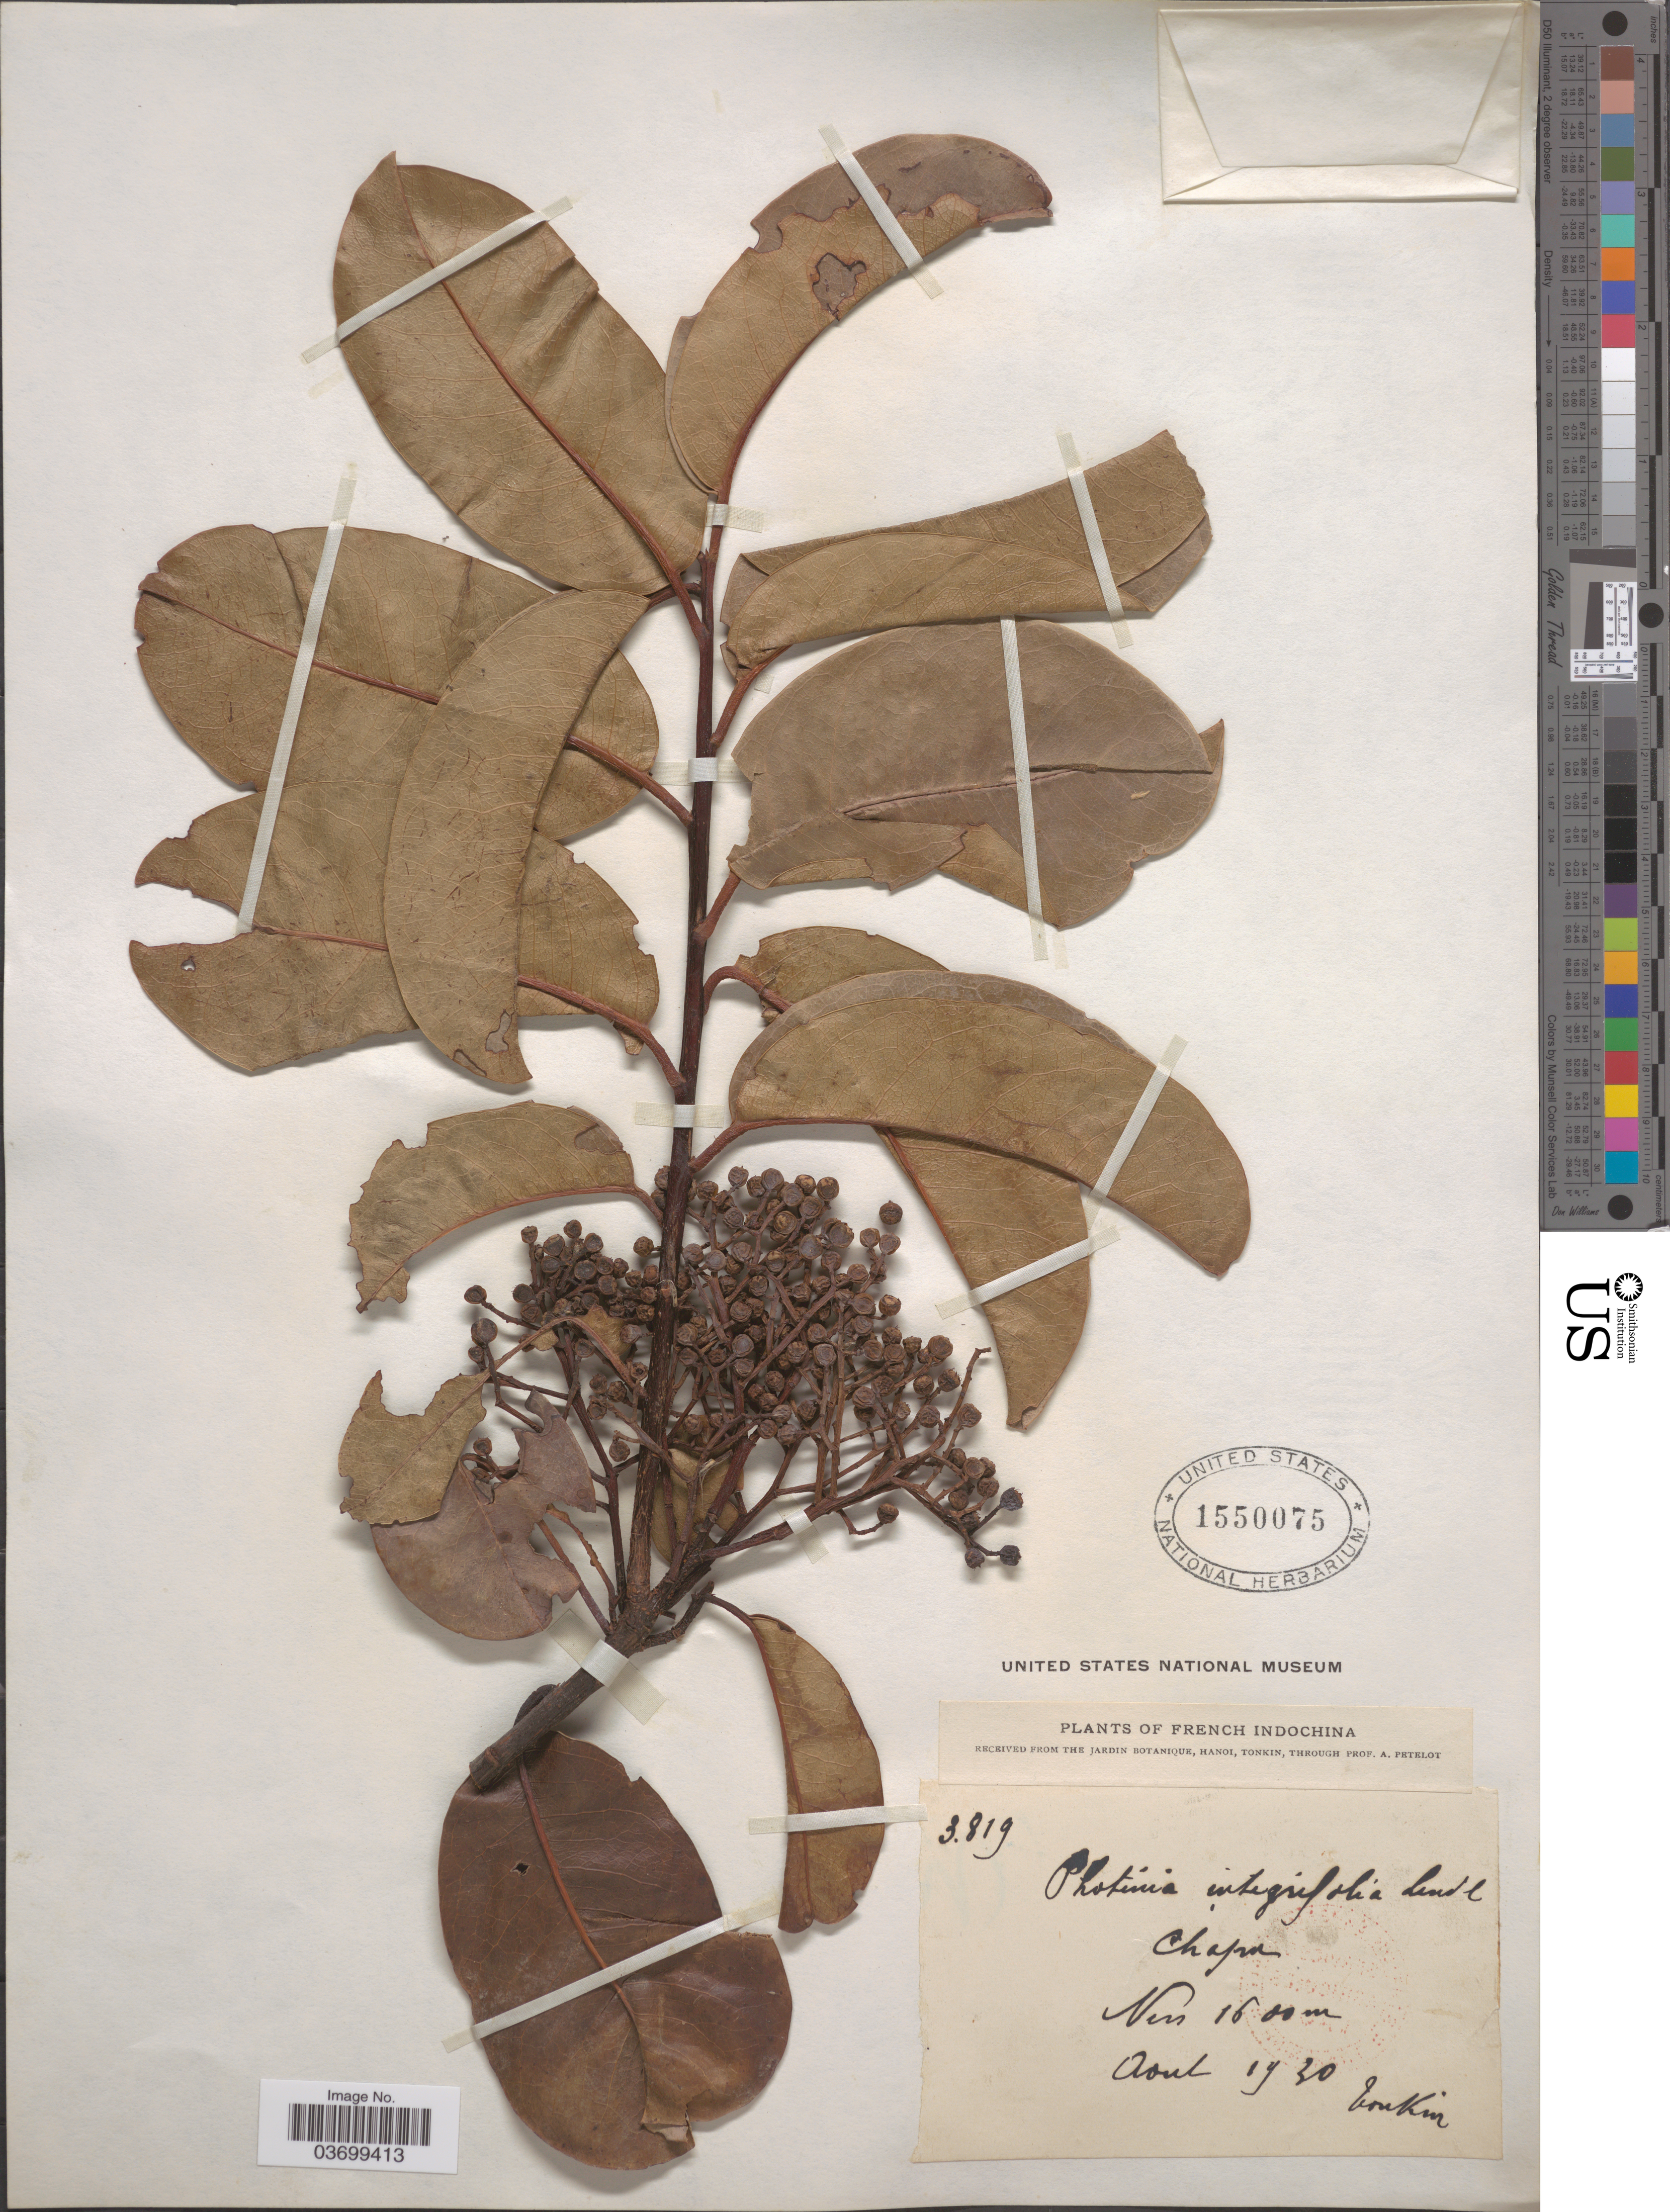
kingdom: Plantae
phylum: Tracheophyta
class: Magnoliopsida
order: Rosales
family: Rosaceae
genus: Photinia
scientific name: Photinia integrifolia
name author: Lindl.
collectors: P. A. Pételot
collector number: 3819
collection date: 1930-08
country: Vietnam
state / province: Lao Cai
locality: French Indochina. Chapa.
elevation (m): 1600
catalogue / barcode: US 1550075